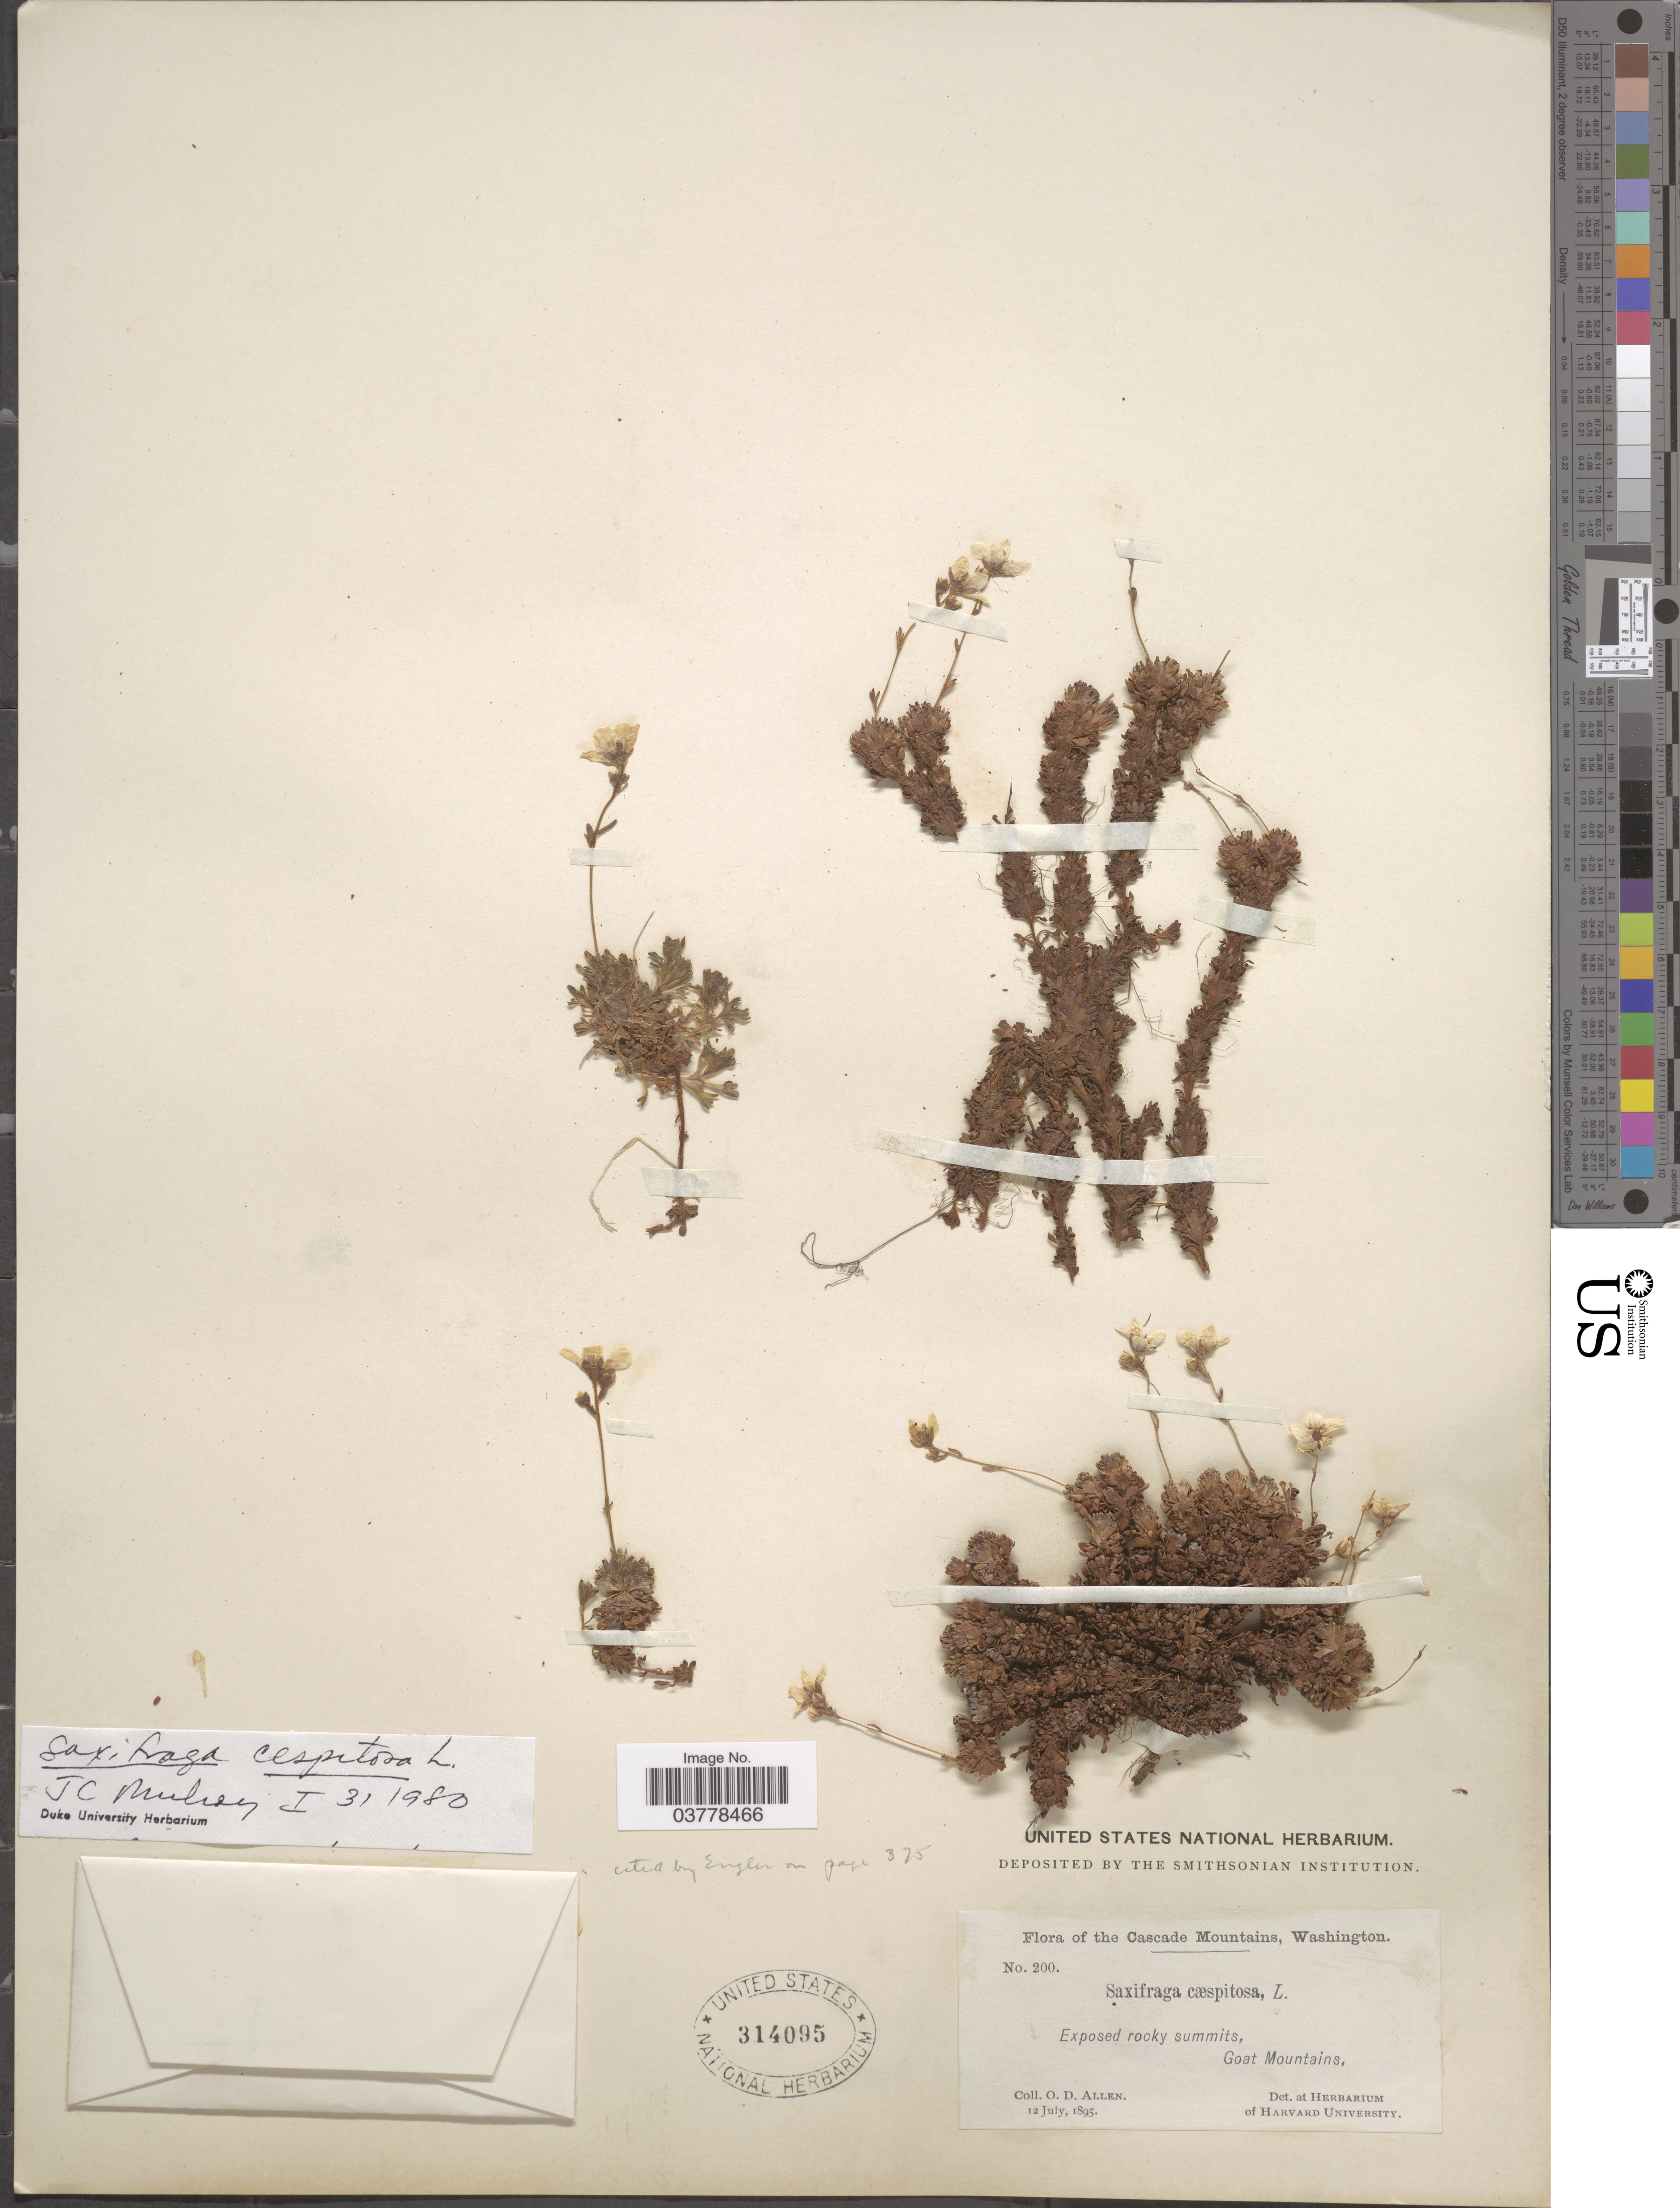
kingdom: Plantae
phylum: Tracheophyta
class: Magnoliopsida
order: Saxifragales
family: Saxifragaceae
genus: Saxifraga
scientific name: Saxifraga caespitosa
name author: L.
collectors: O. D. Allen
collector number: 200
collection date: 1895-07-12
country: United States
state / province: Washington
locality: The Cascade Mountains. Goat Mountains.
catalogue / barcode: US 314095